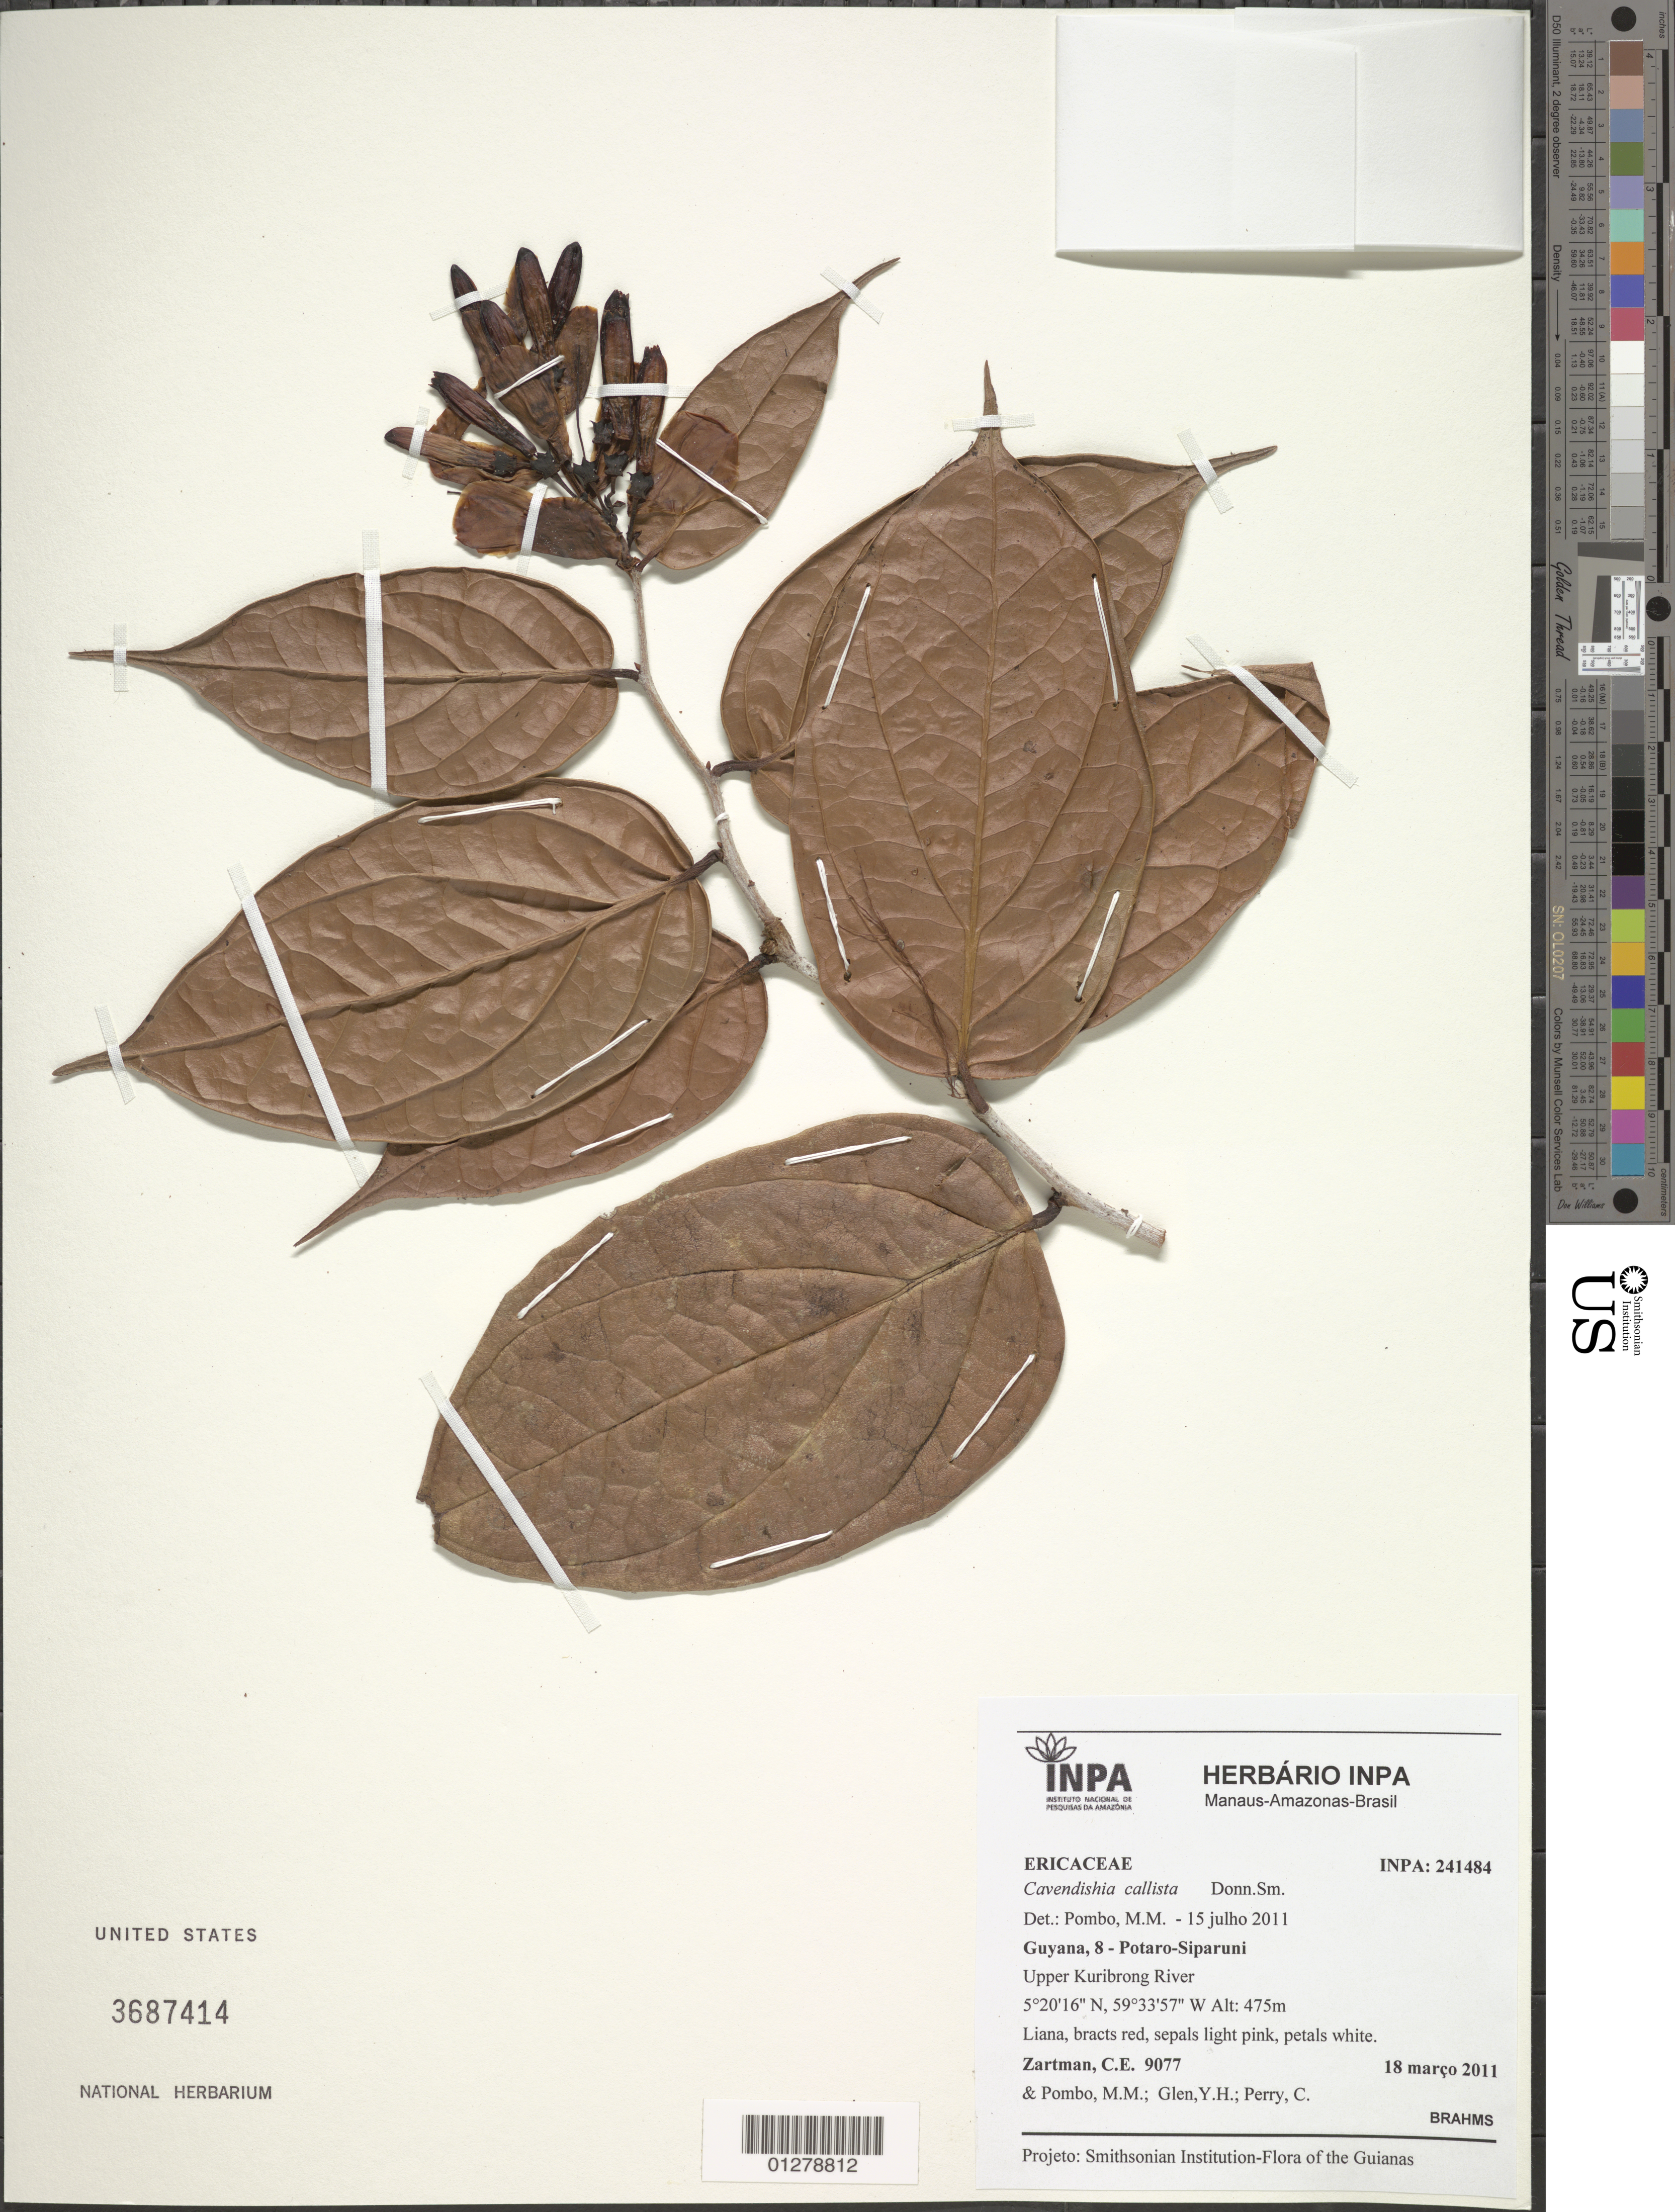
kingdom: Plantae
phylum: Tracheophyta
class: Magnoliopsida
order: Ericales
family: Ericaceae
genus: Cavendishia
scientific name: Cavendishia callista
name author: Donn. Sm.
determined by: Pombo, M. M.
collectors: C. Zartman, Y. Glen & C. Perry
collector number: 9077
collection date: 2011-03-18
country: Guyana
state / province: Potaro-Siparuni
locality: Upper Kuribrong River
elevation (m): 475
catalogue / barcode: US 3687414